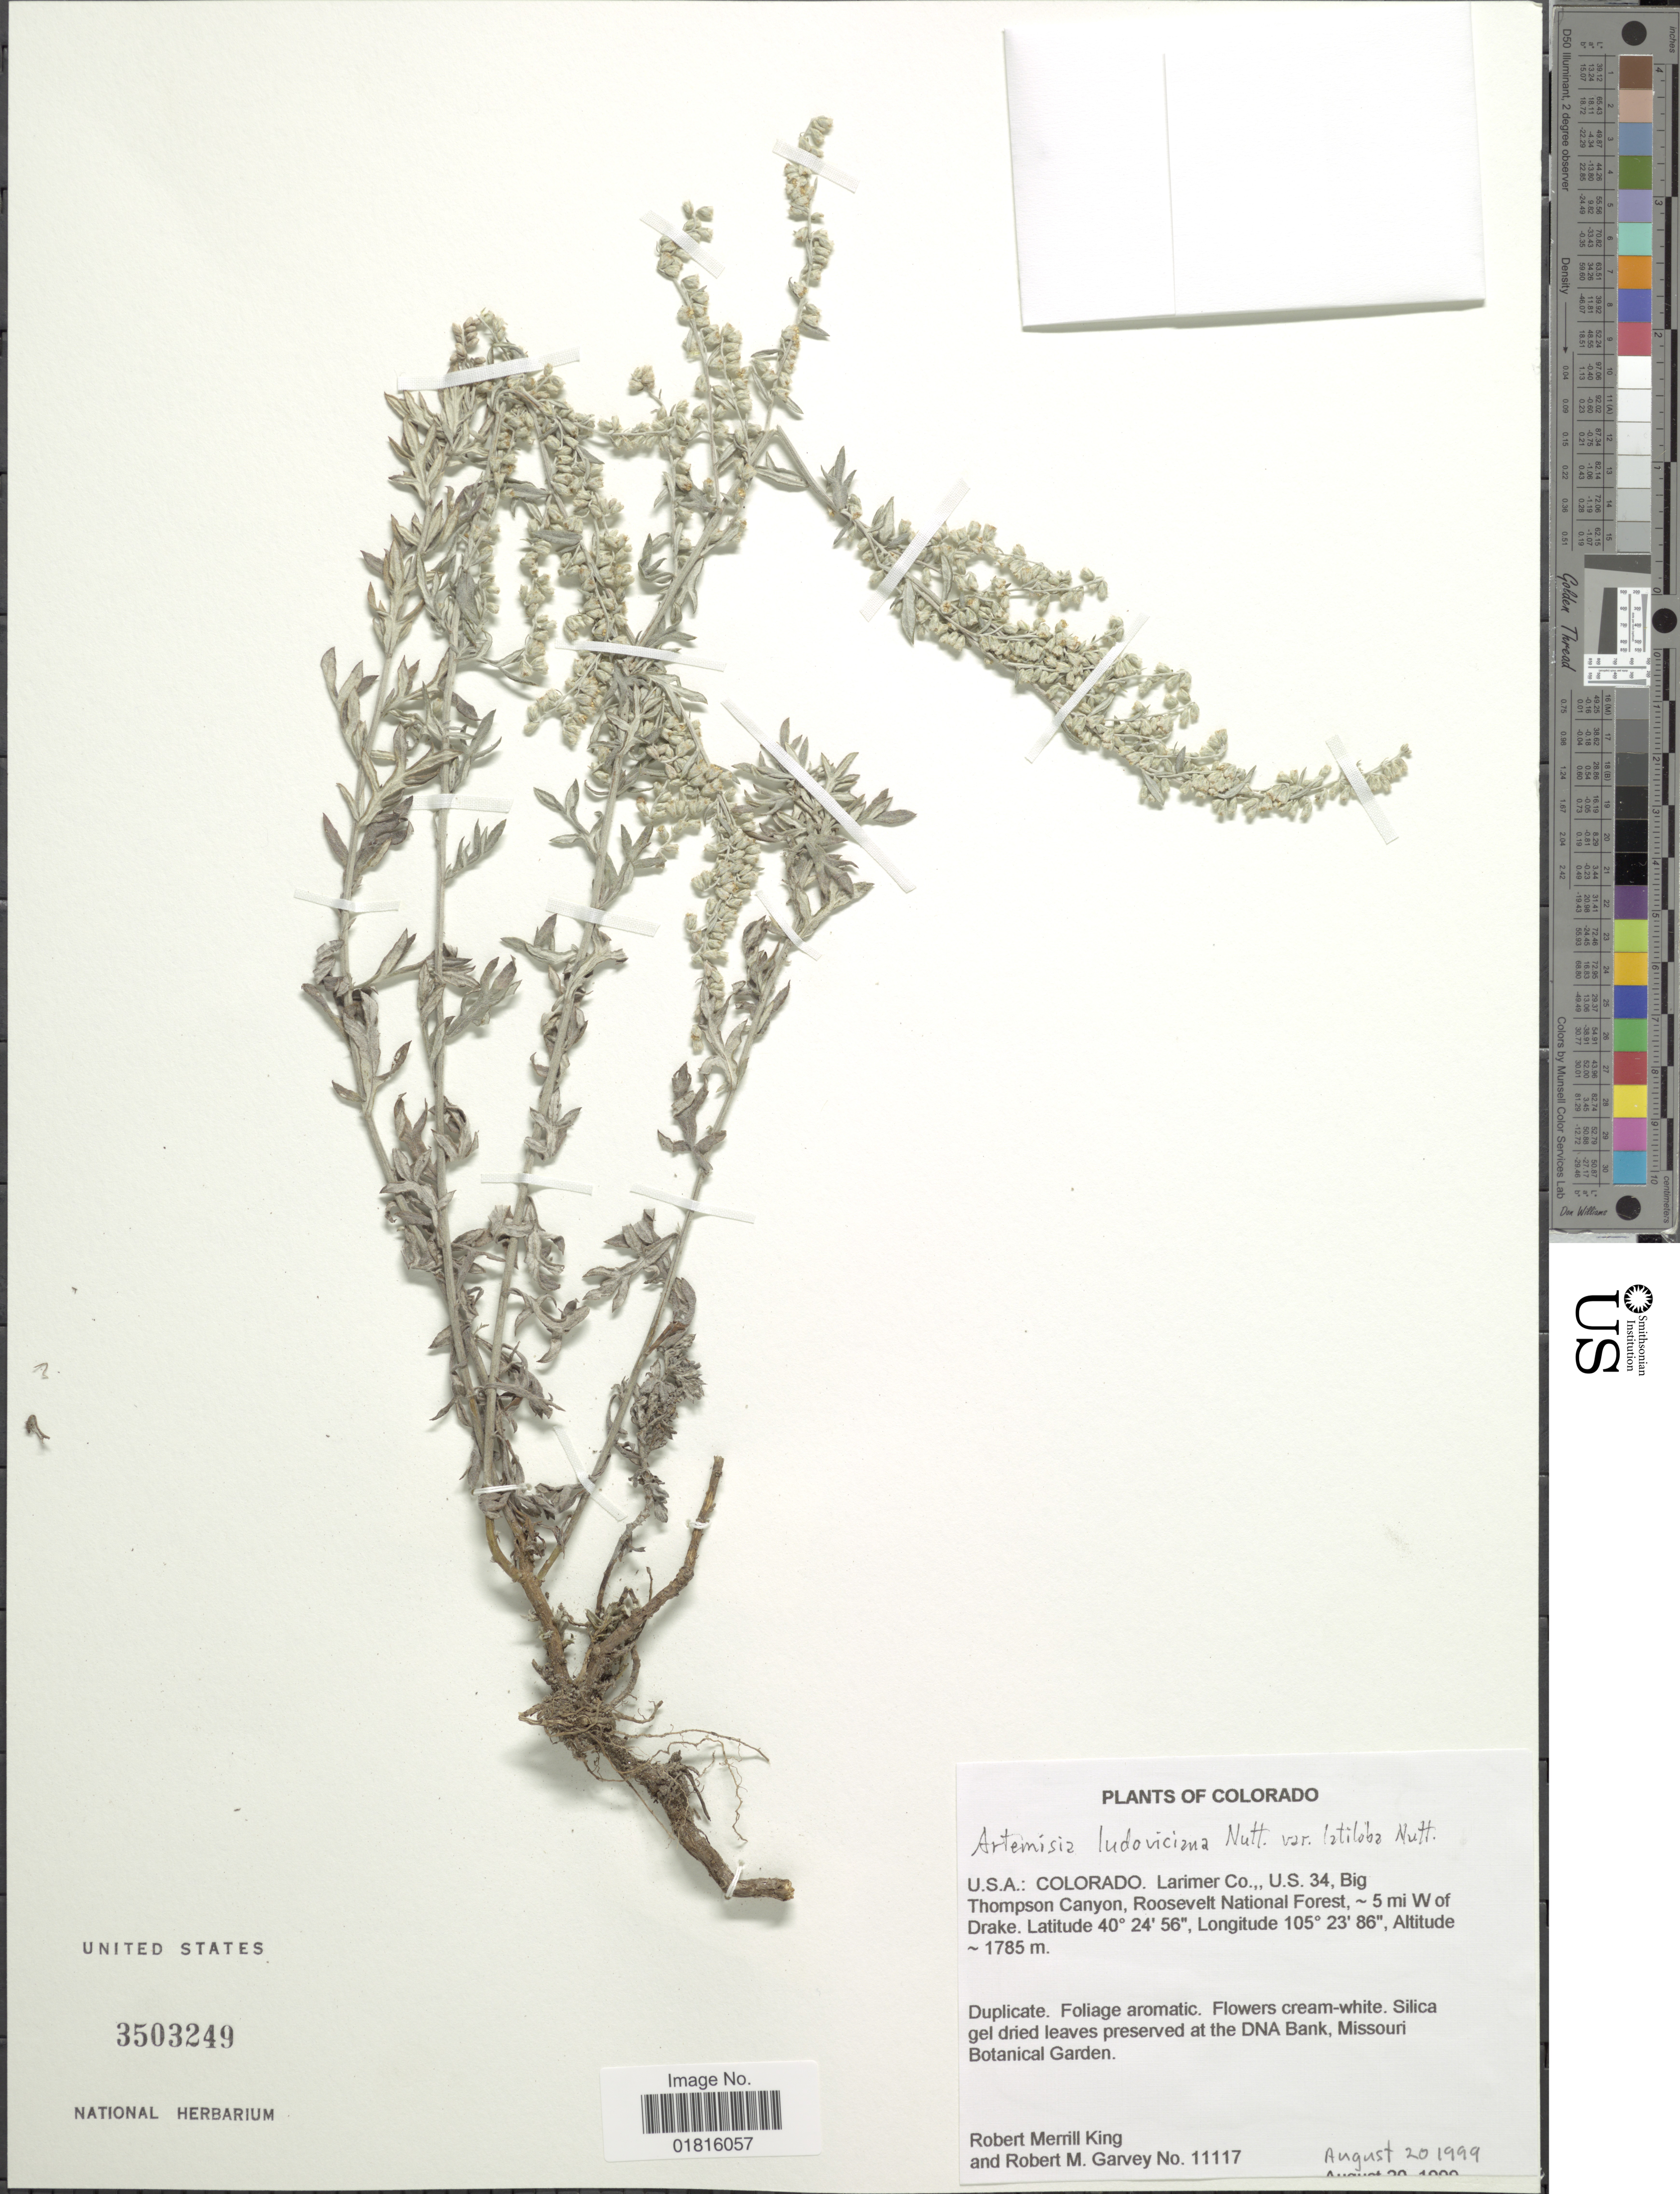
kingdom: Plantae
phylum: Tracheophyta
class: Magnoliopsida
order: Asterales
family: Asteraceae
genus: Artemisia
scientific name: Artemisia ludoviciana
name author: Nutt.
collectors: R. M. King & R. Garvey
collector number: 11117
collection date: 1999-08-20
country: United States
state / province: Colorado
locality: Larimer Co., U.S. 34, Big Thompson Canyon, Roosevelt National Forest, 5 mi W of Drake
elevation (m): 1785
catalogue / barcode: US 3503249